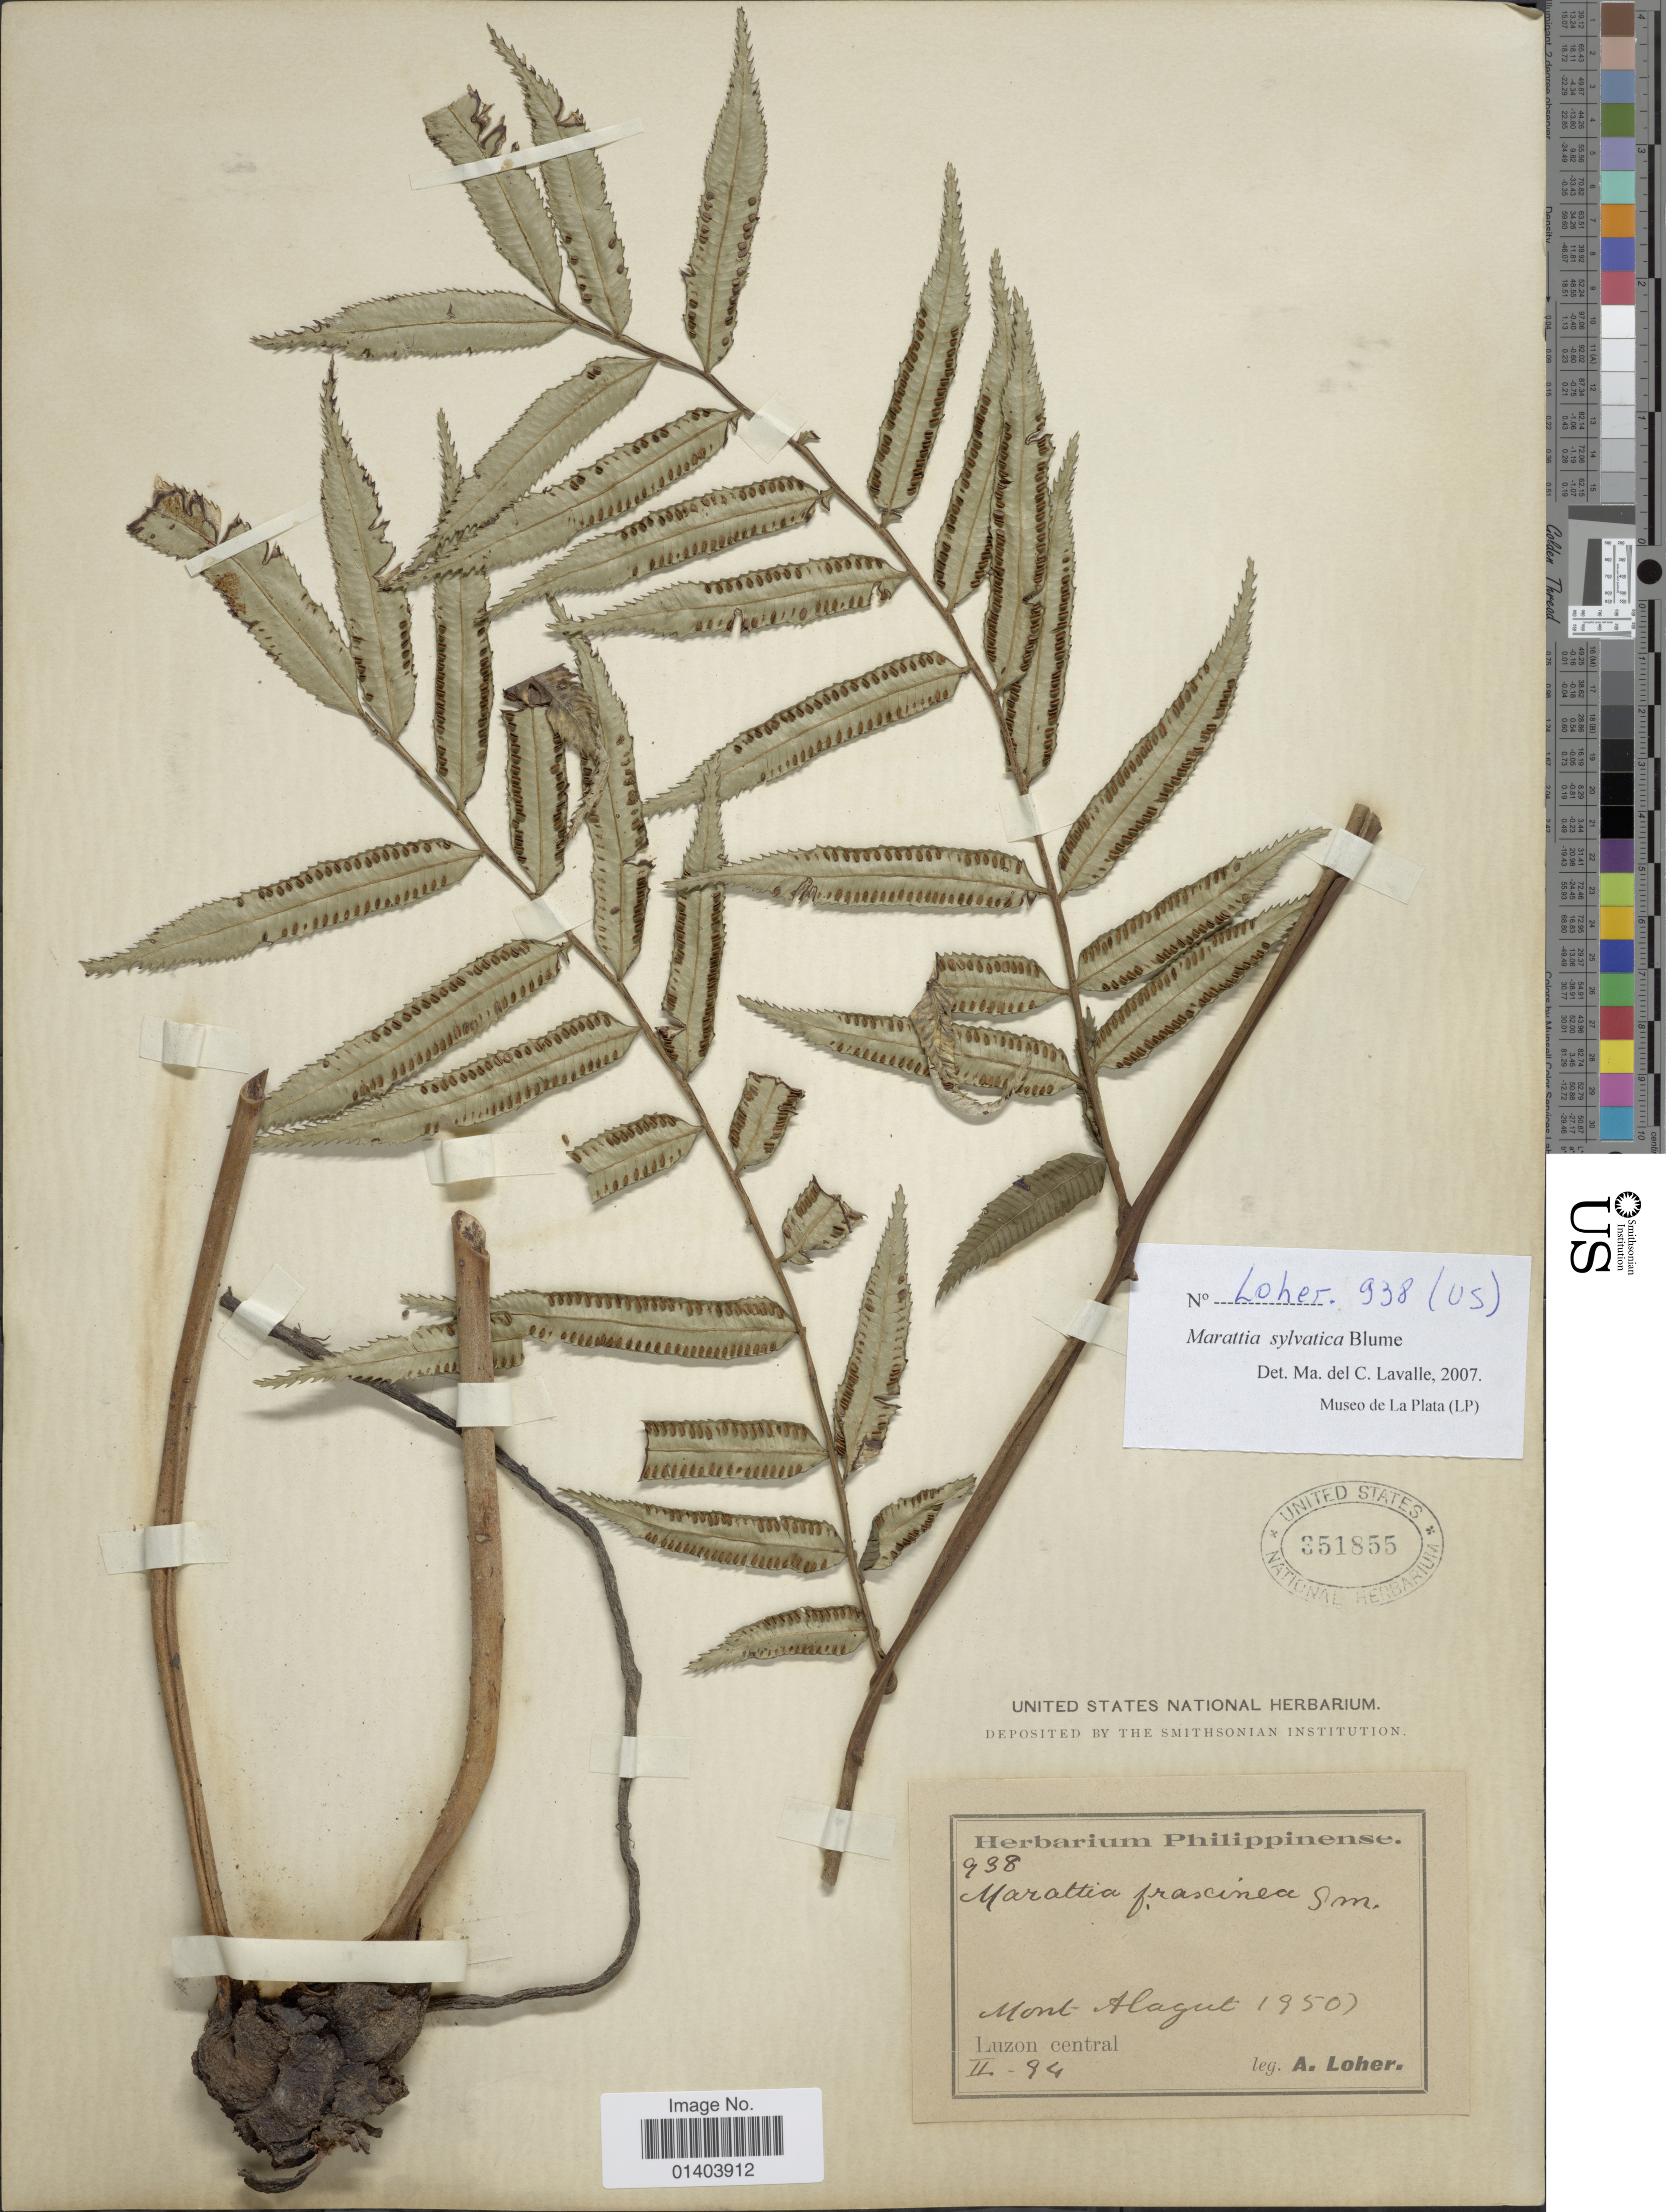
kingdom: Plantae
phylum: Tracheophyta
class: Polypodiopsida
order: Marattiales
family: Marattiaceae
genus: Ptisana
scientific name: Ptisana sylvatica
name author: (Blume) Murdock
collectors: A. Loher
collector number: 938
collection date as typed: Transcribed d/m/y: /2/94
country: Philippines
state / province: Central Luzon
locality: Mont Alagut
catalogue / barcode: US 351855